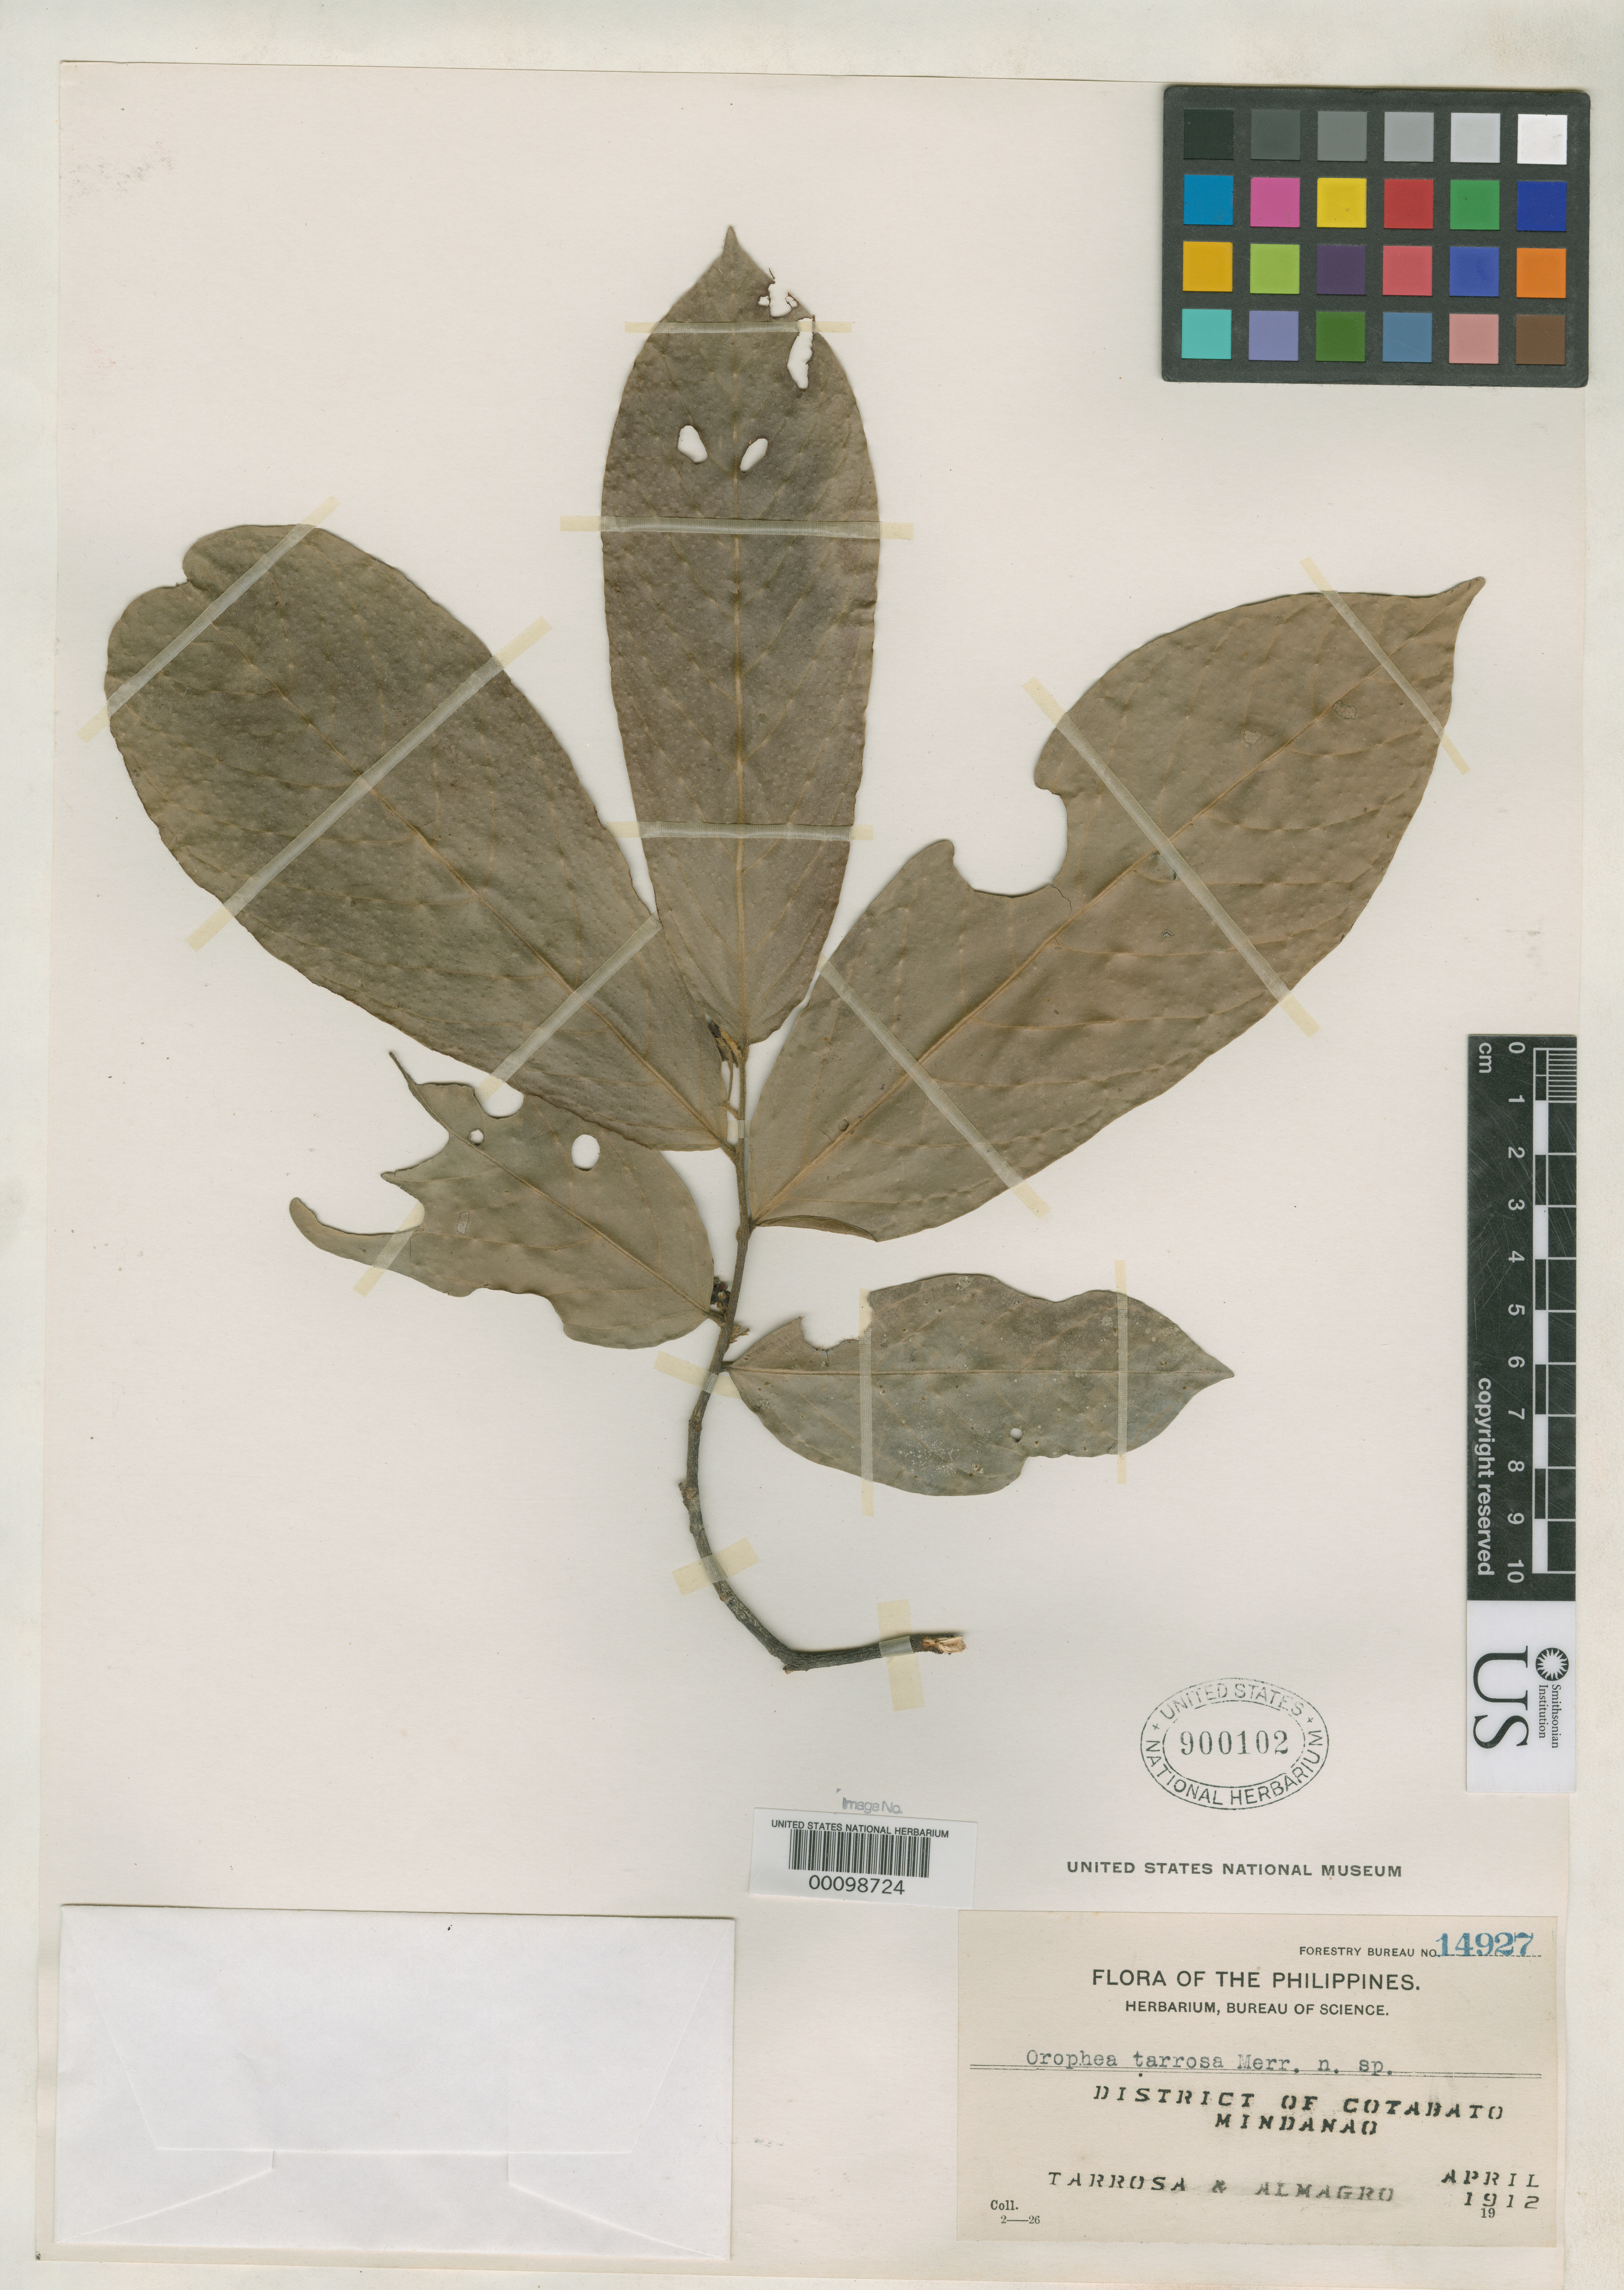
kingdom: Plantae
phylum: Tracheophyta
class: Magnoliopsida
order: Magnoliales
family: Annonaceae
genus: Orophea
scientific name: Orophea tarrosae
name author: Merr.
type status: Isotype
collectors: V. Tarrosa & -. Almagro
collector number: For. Bur. 14927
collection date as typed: Apr 1912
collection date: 1912-04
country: Philippines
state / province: Soccsksargen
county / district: North Cotabato / South Cotabato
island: Mindanao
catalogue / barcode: US 900102